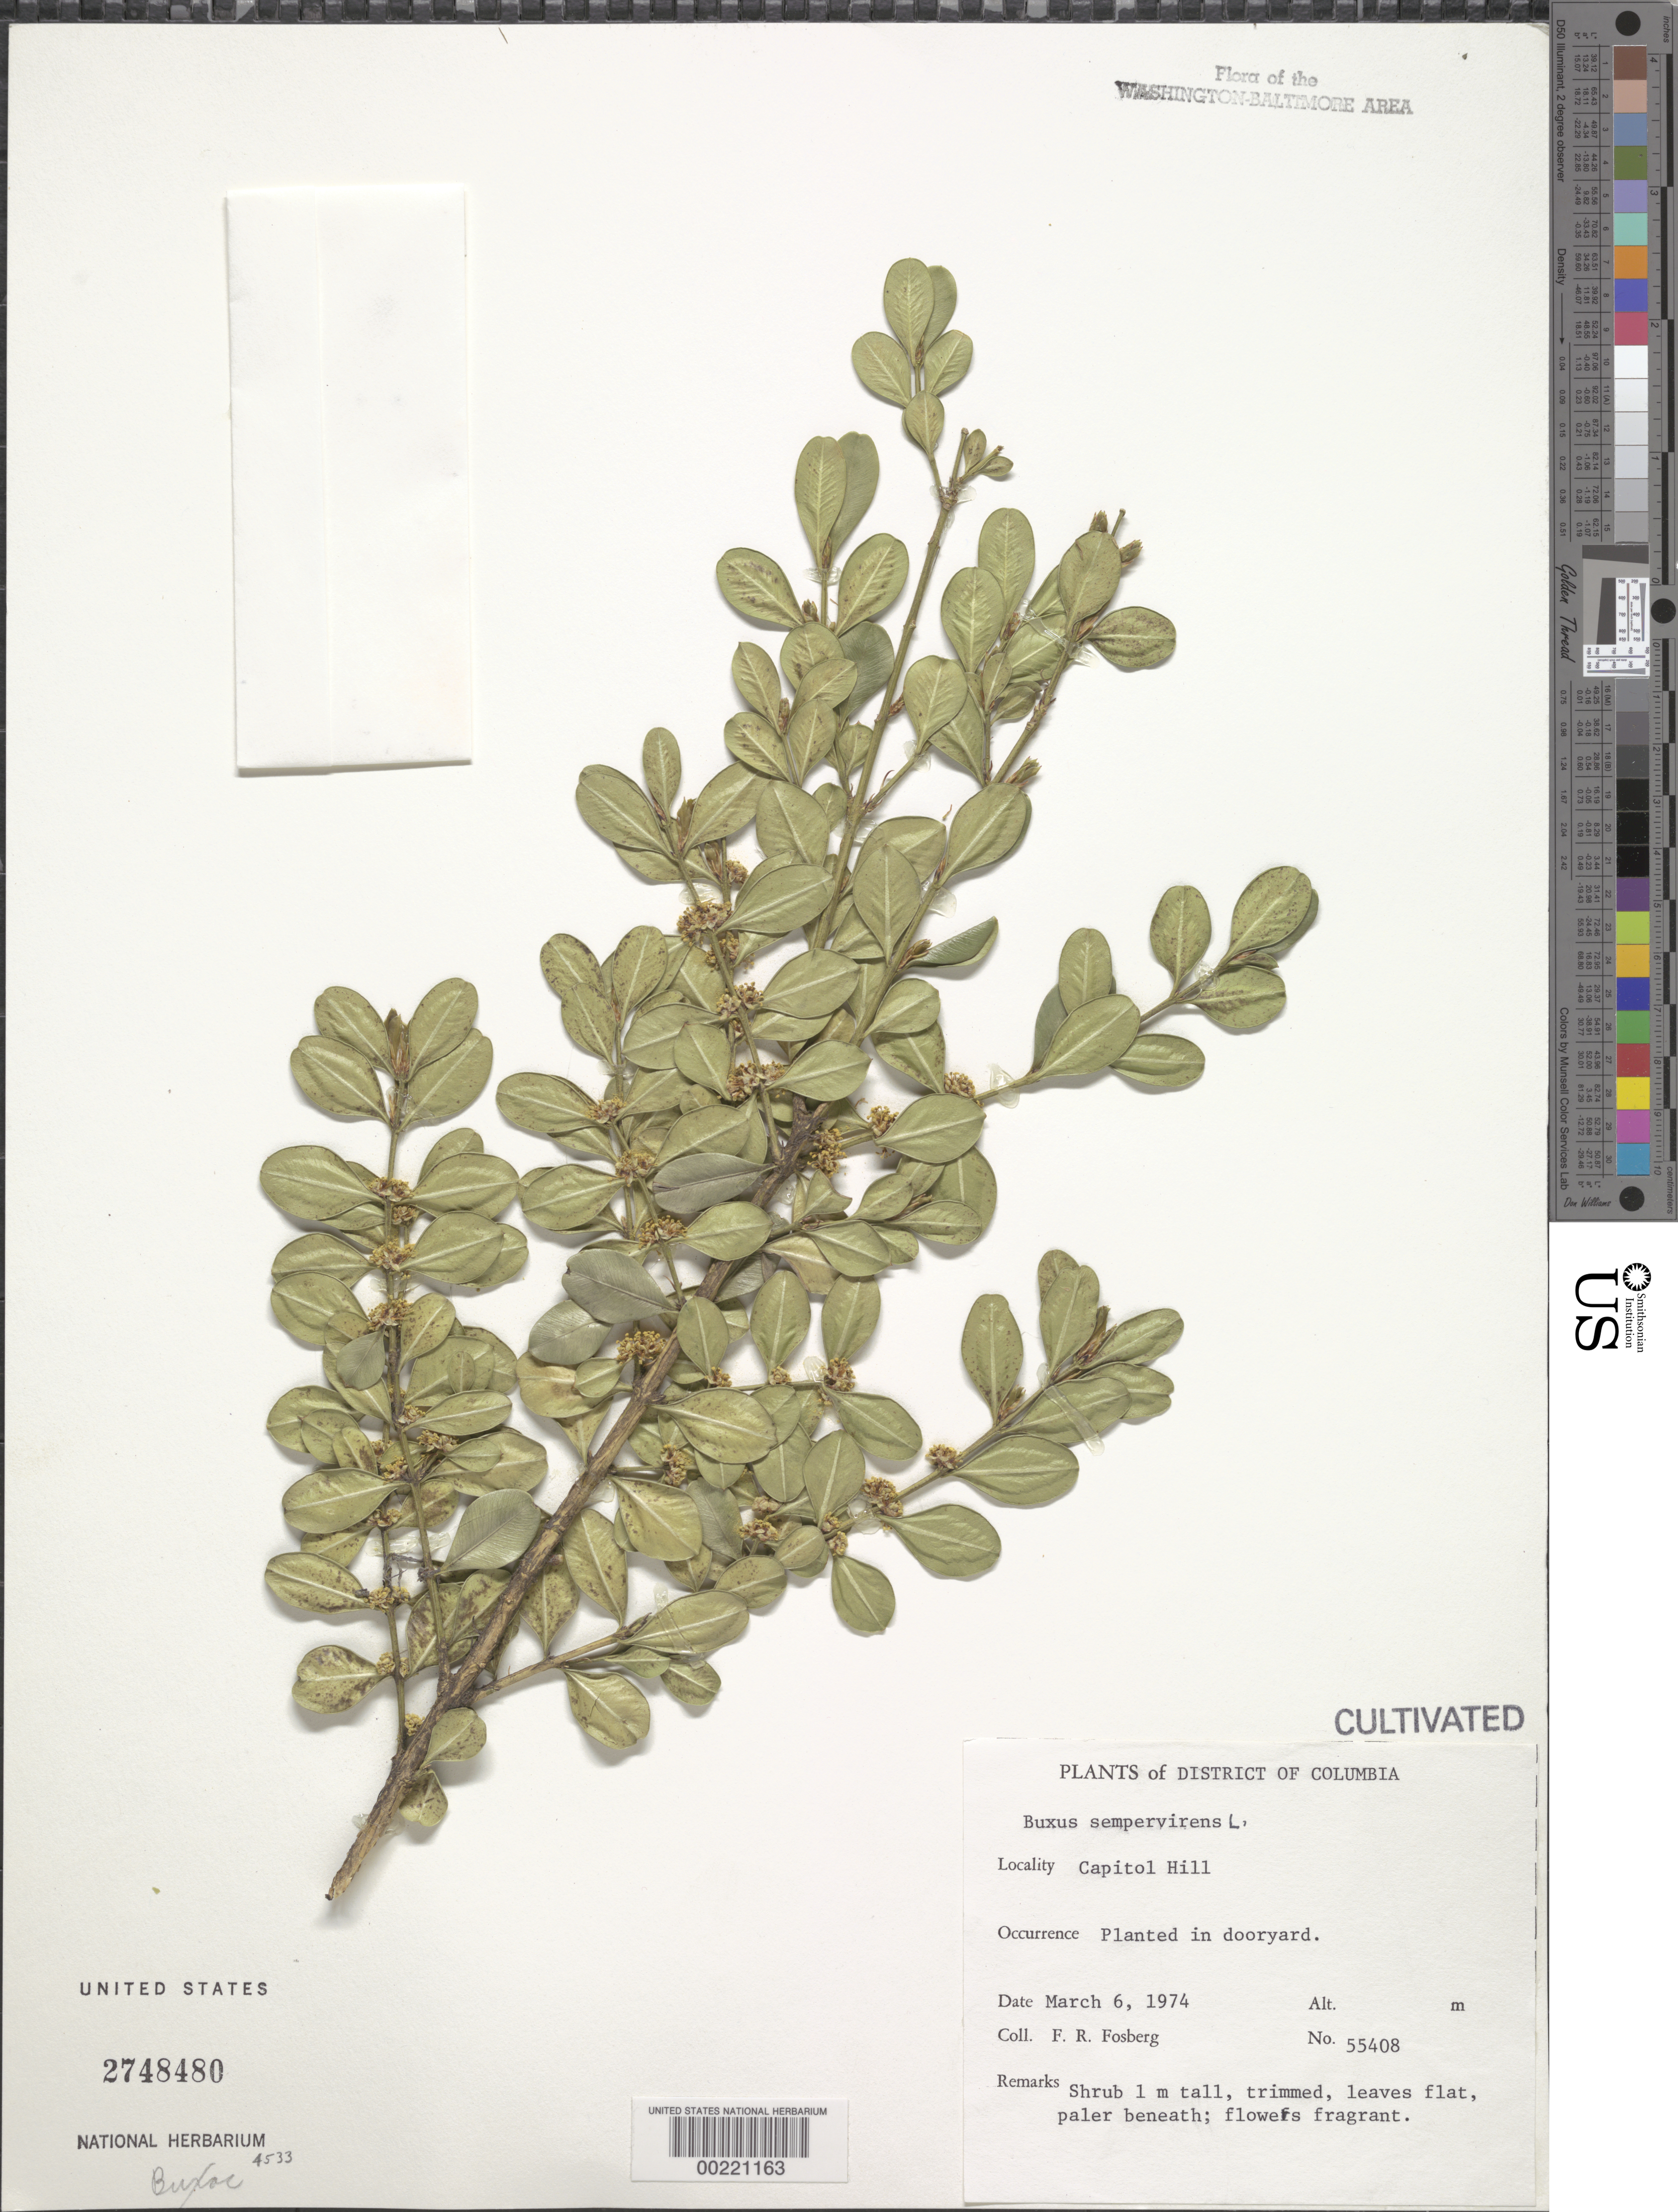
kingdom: Plantae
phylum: Tracheophyta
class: Magnoliopsida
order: Buxales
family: Buxaceae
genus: Buxus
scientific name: Buxus sempervirens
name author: L.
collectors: F. R. Fosberg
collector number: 55408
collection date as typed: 06 Mar 1974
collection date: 1974-03-06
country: United States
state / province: District of Columbia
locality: Capitol Hill, in dooryard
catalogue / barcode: US 2748480